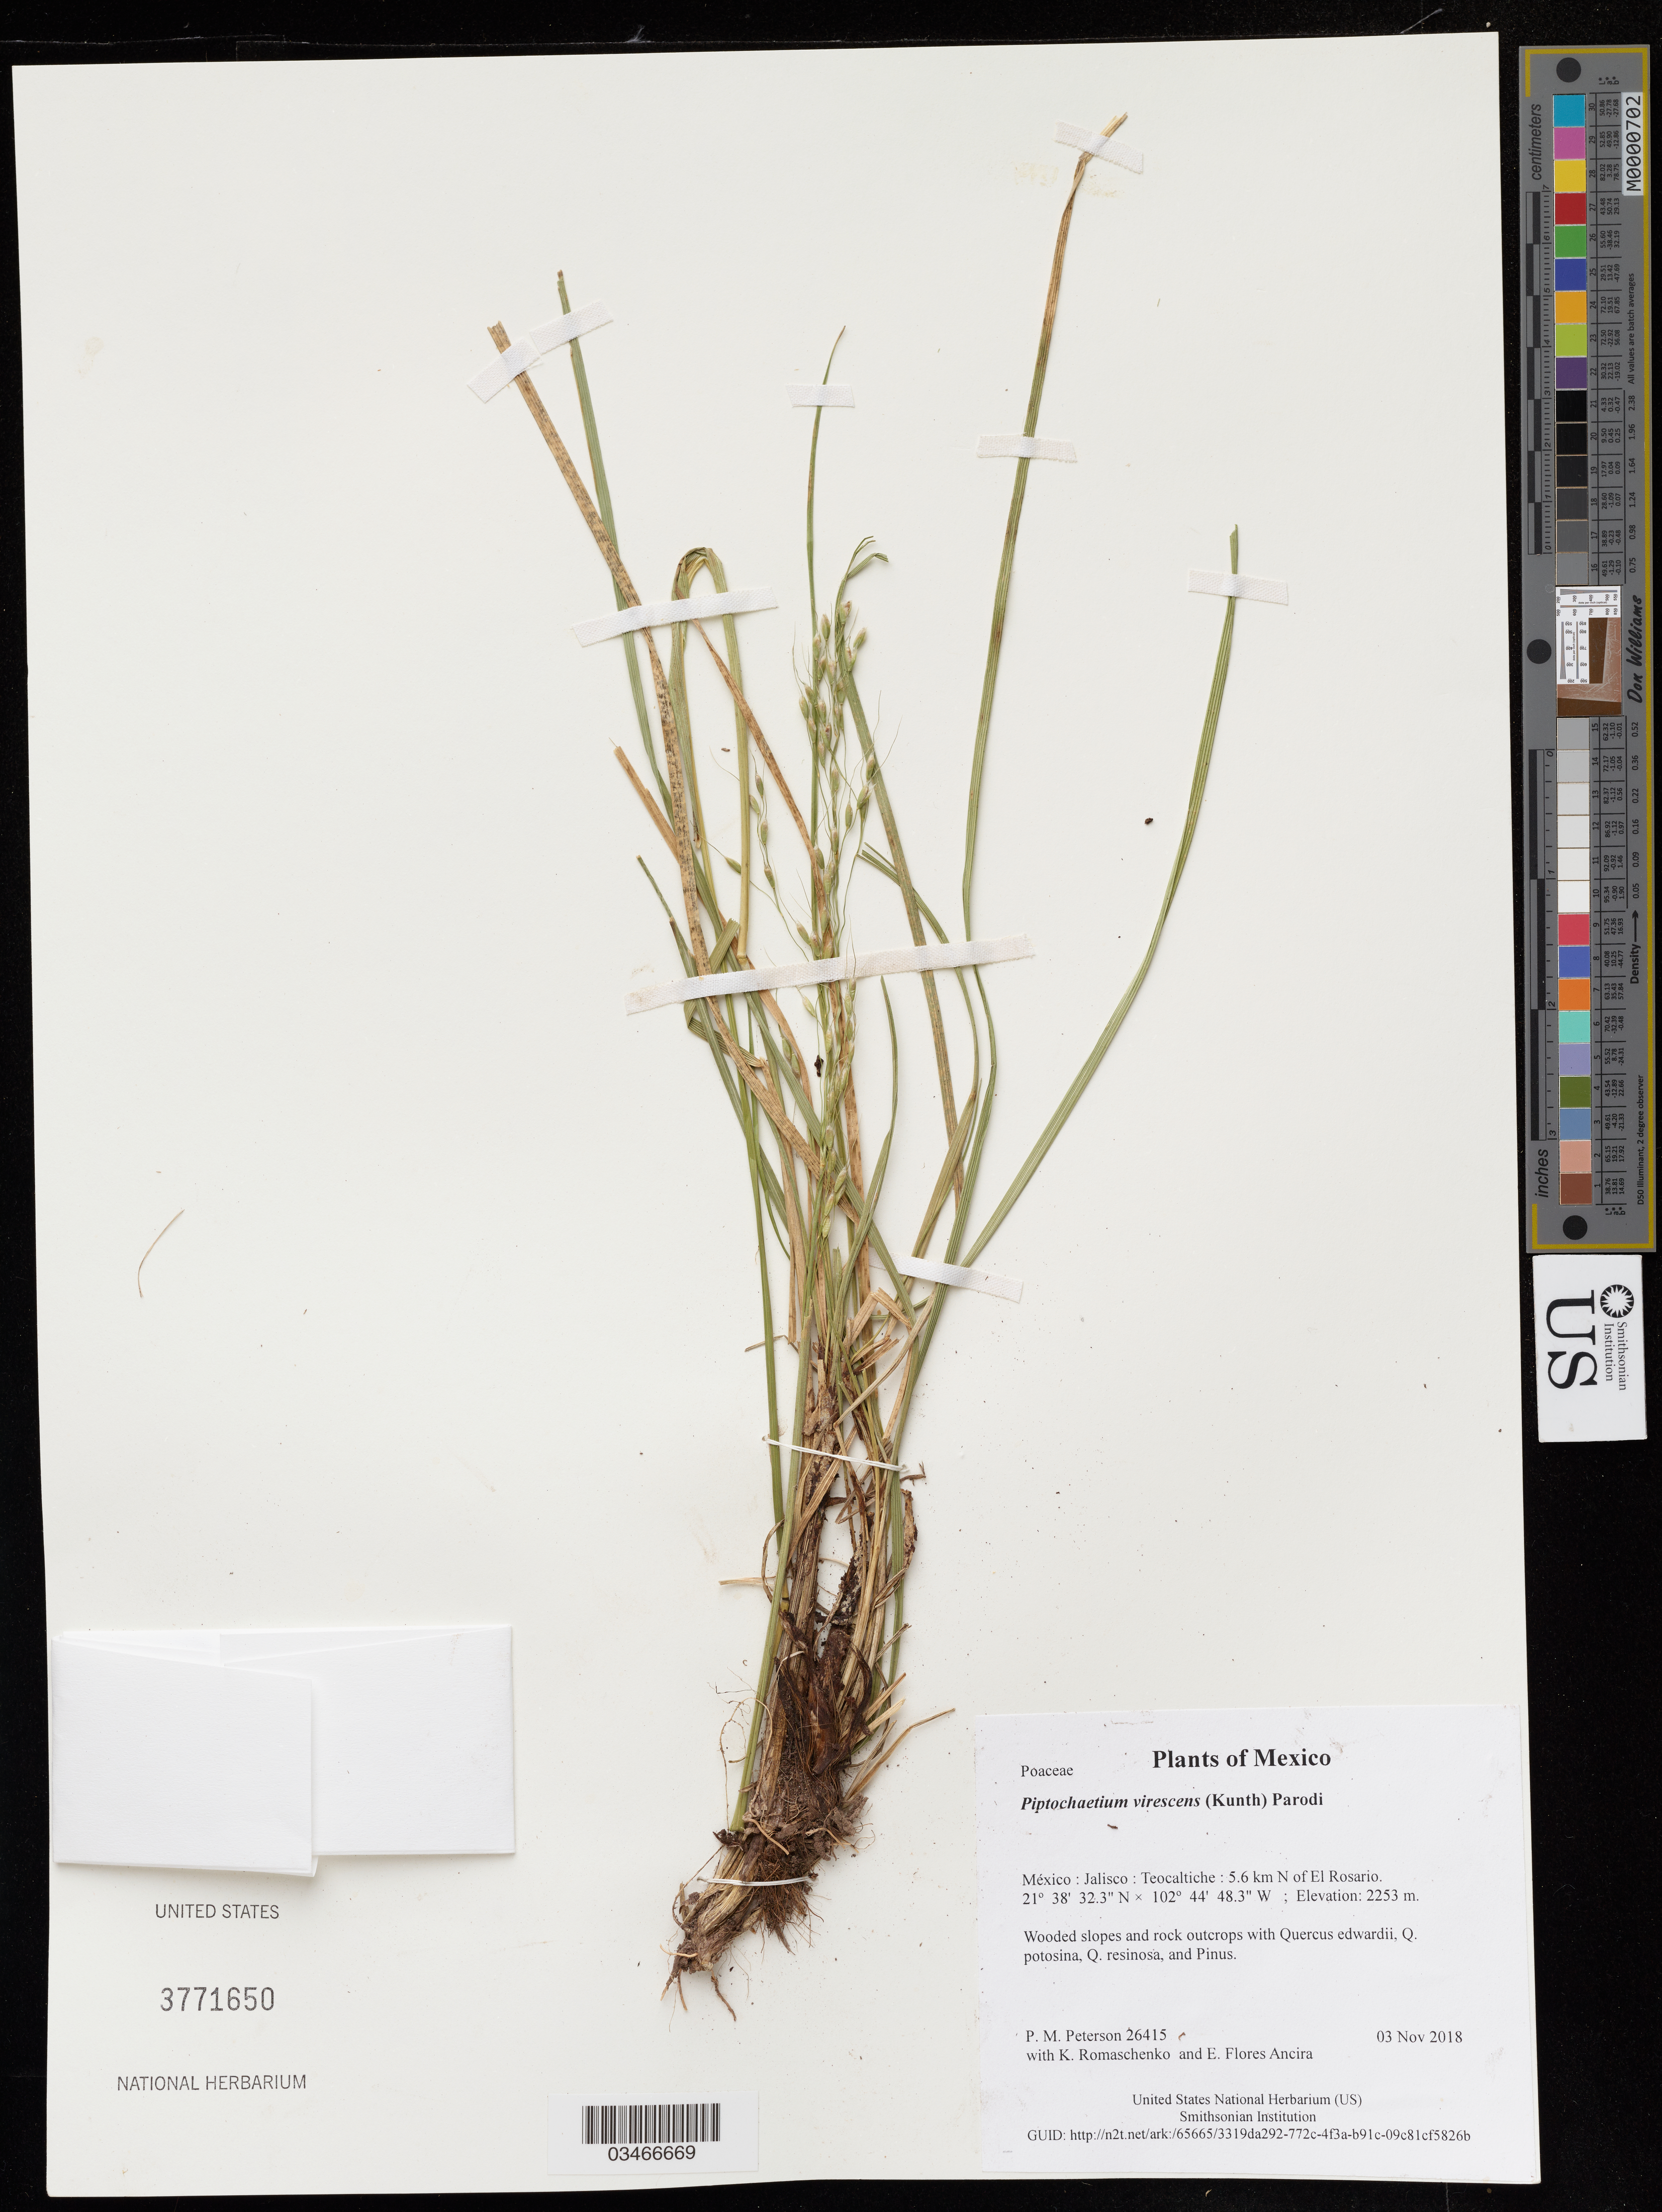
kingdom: Plantae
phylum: Tracheophyta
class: Liliopsida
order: Poales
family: Poaceae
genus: Piptochaetium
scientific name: Piptochaetium virescens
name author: (Kunth) Parodi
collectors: P. M. Peterson, K. Romaschenko & E. Flores Ancira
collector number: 26415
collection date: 2018-11-03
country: México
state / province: Jalisco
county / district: Teocaltiche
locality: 5.6 km N of El Rosario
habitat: Wooded slopes and rock outcrops with Quercus edwardii, Q. potosina, Q. resinosa, and Pinus.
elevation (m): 2253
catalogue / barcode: US 3771650